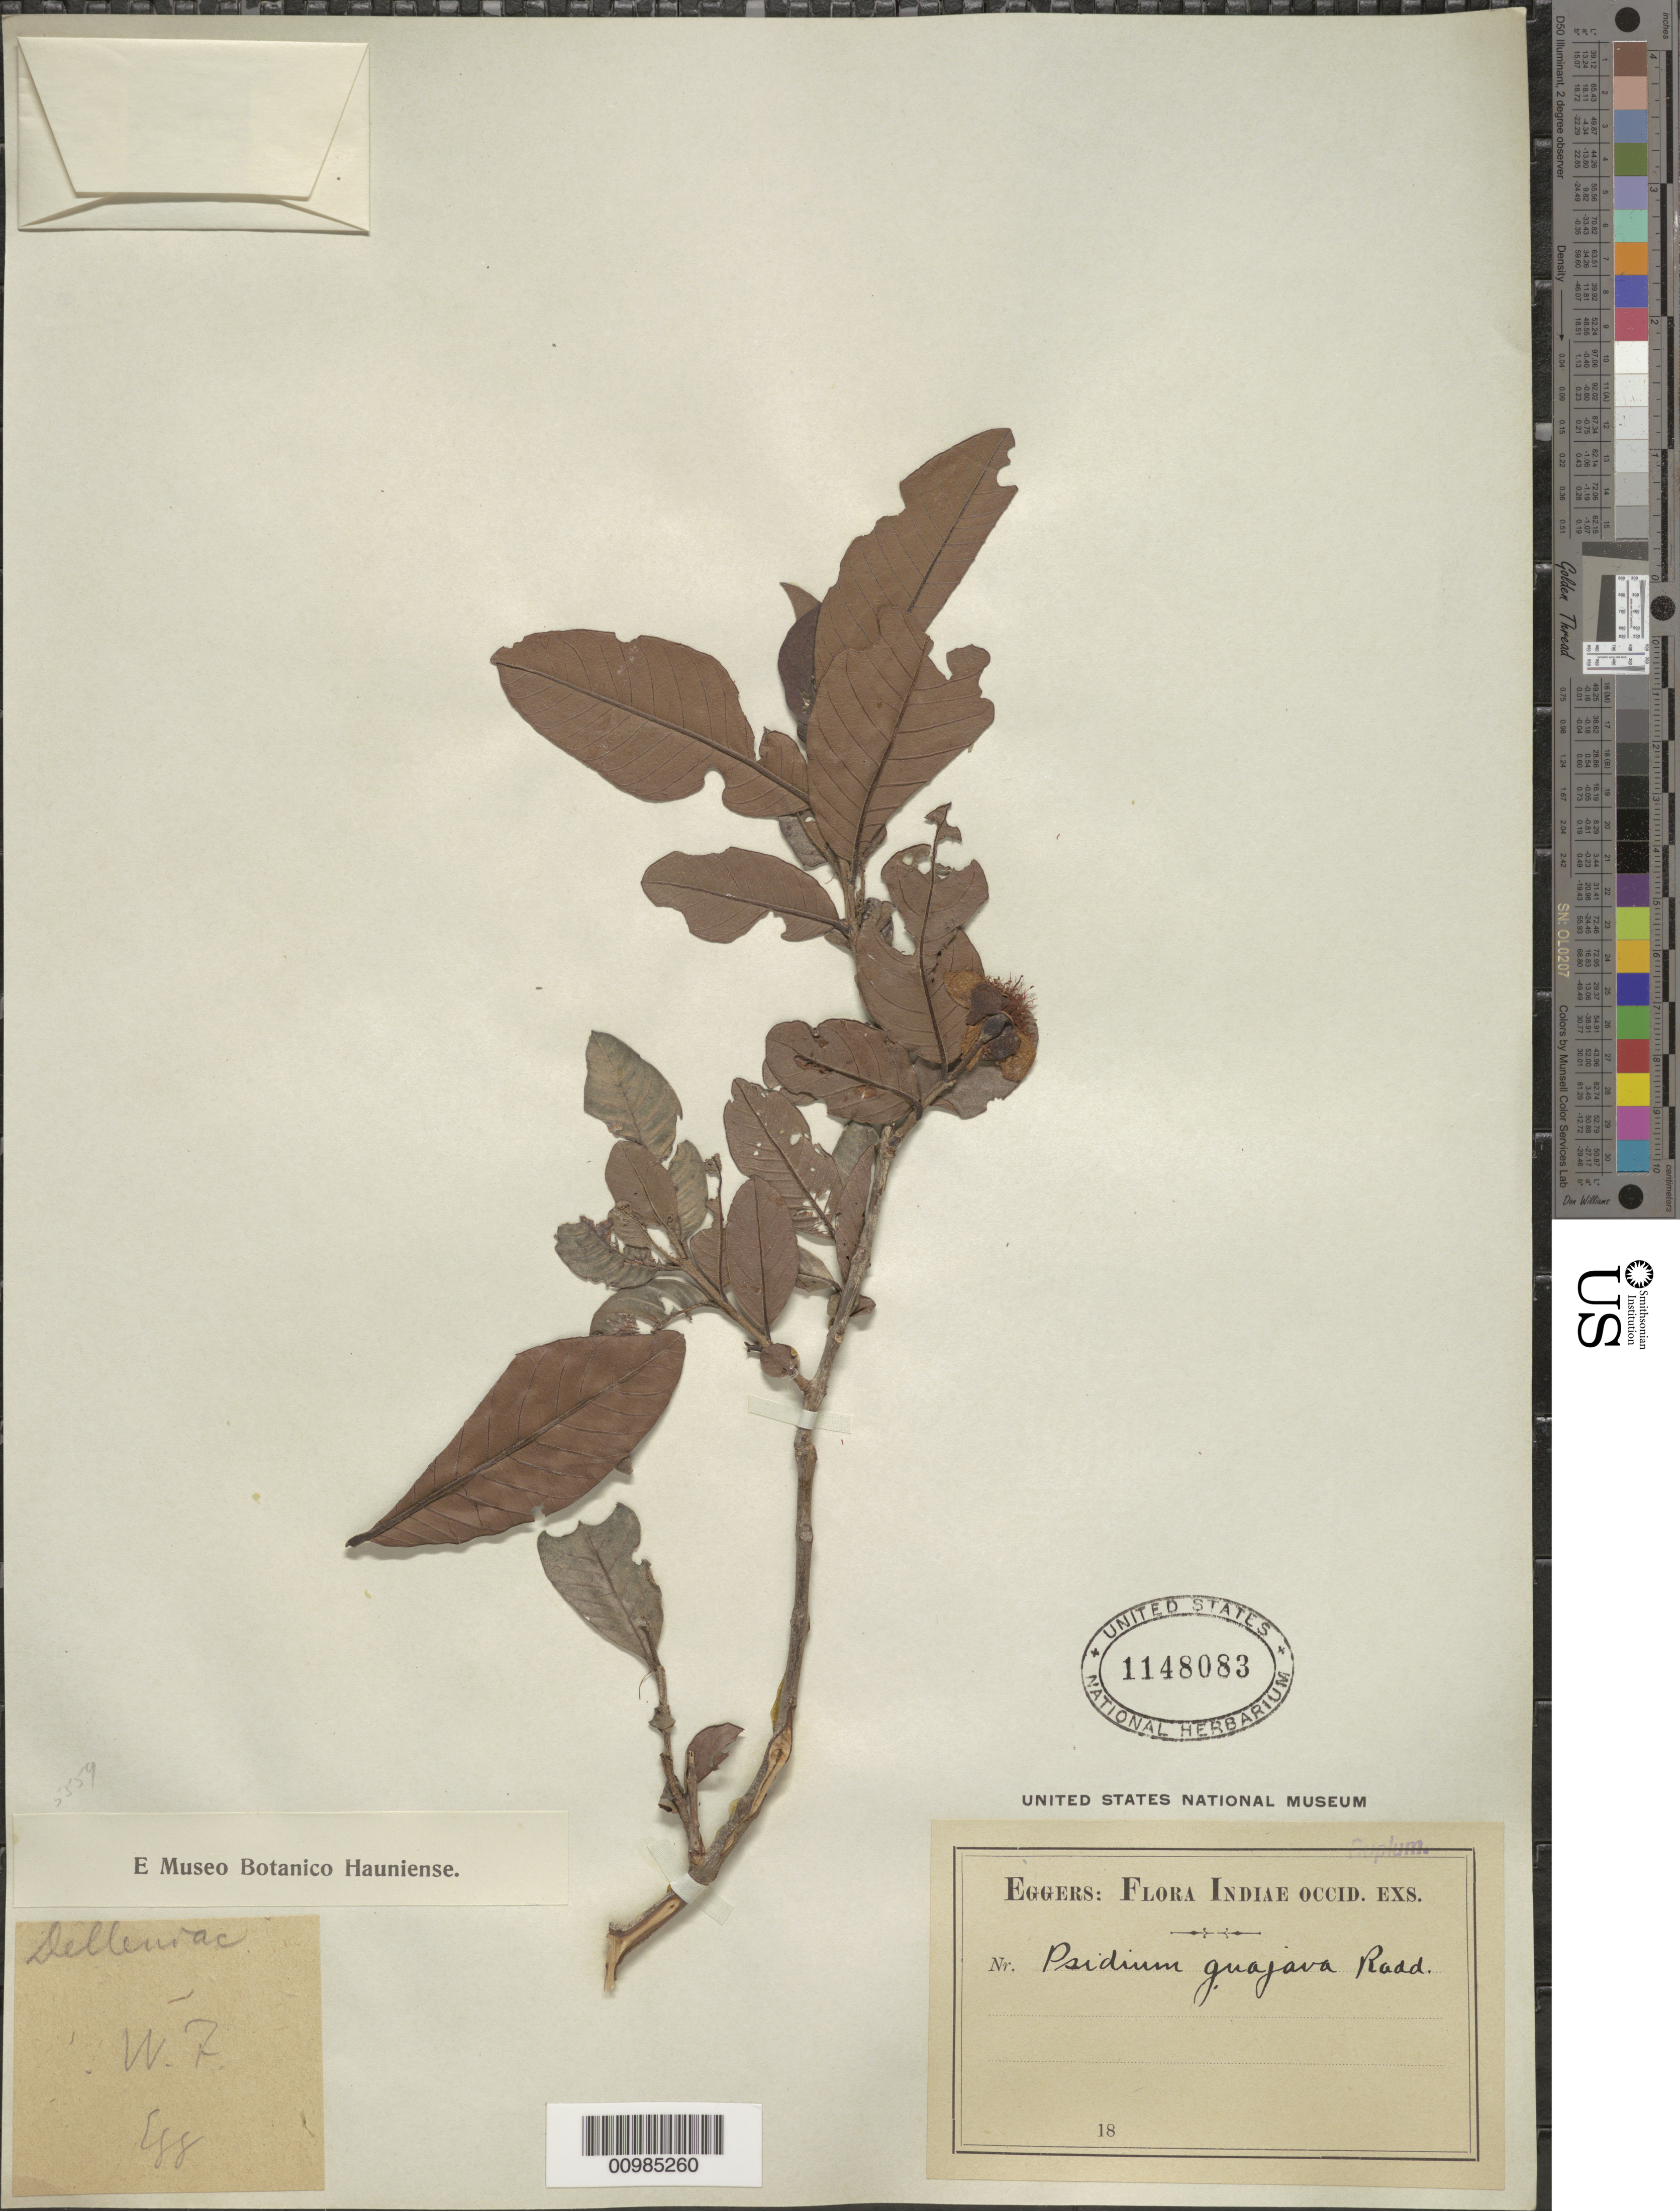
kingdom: Plantae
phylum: Tracheophyta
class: Magnoliopsida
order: Myrtales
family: Myrtaceae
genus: Psidium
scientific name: Psidium guajava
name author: L.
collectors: H. F. A. von Eggers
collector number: W 7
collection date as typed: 1800 to -- --- 1899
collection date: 1800/1899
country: U.S. Virgin Islands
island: St. Thomas I.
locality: Delleuvac (?)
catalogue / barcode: US 1148083